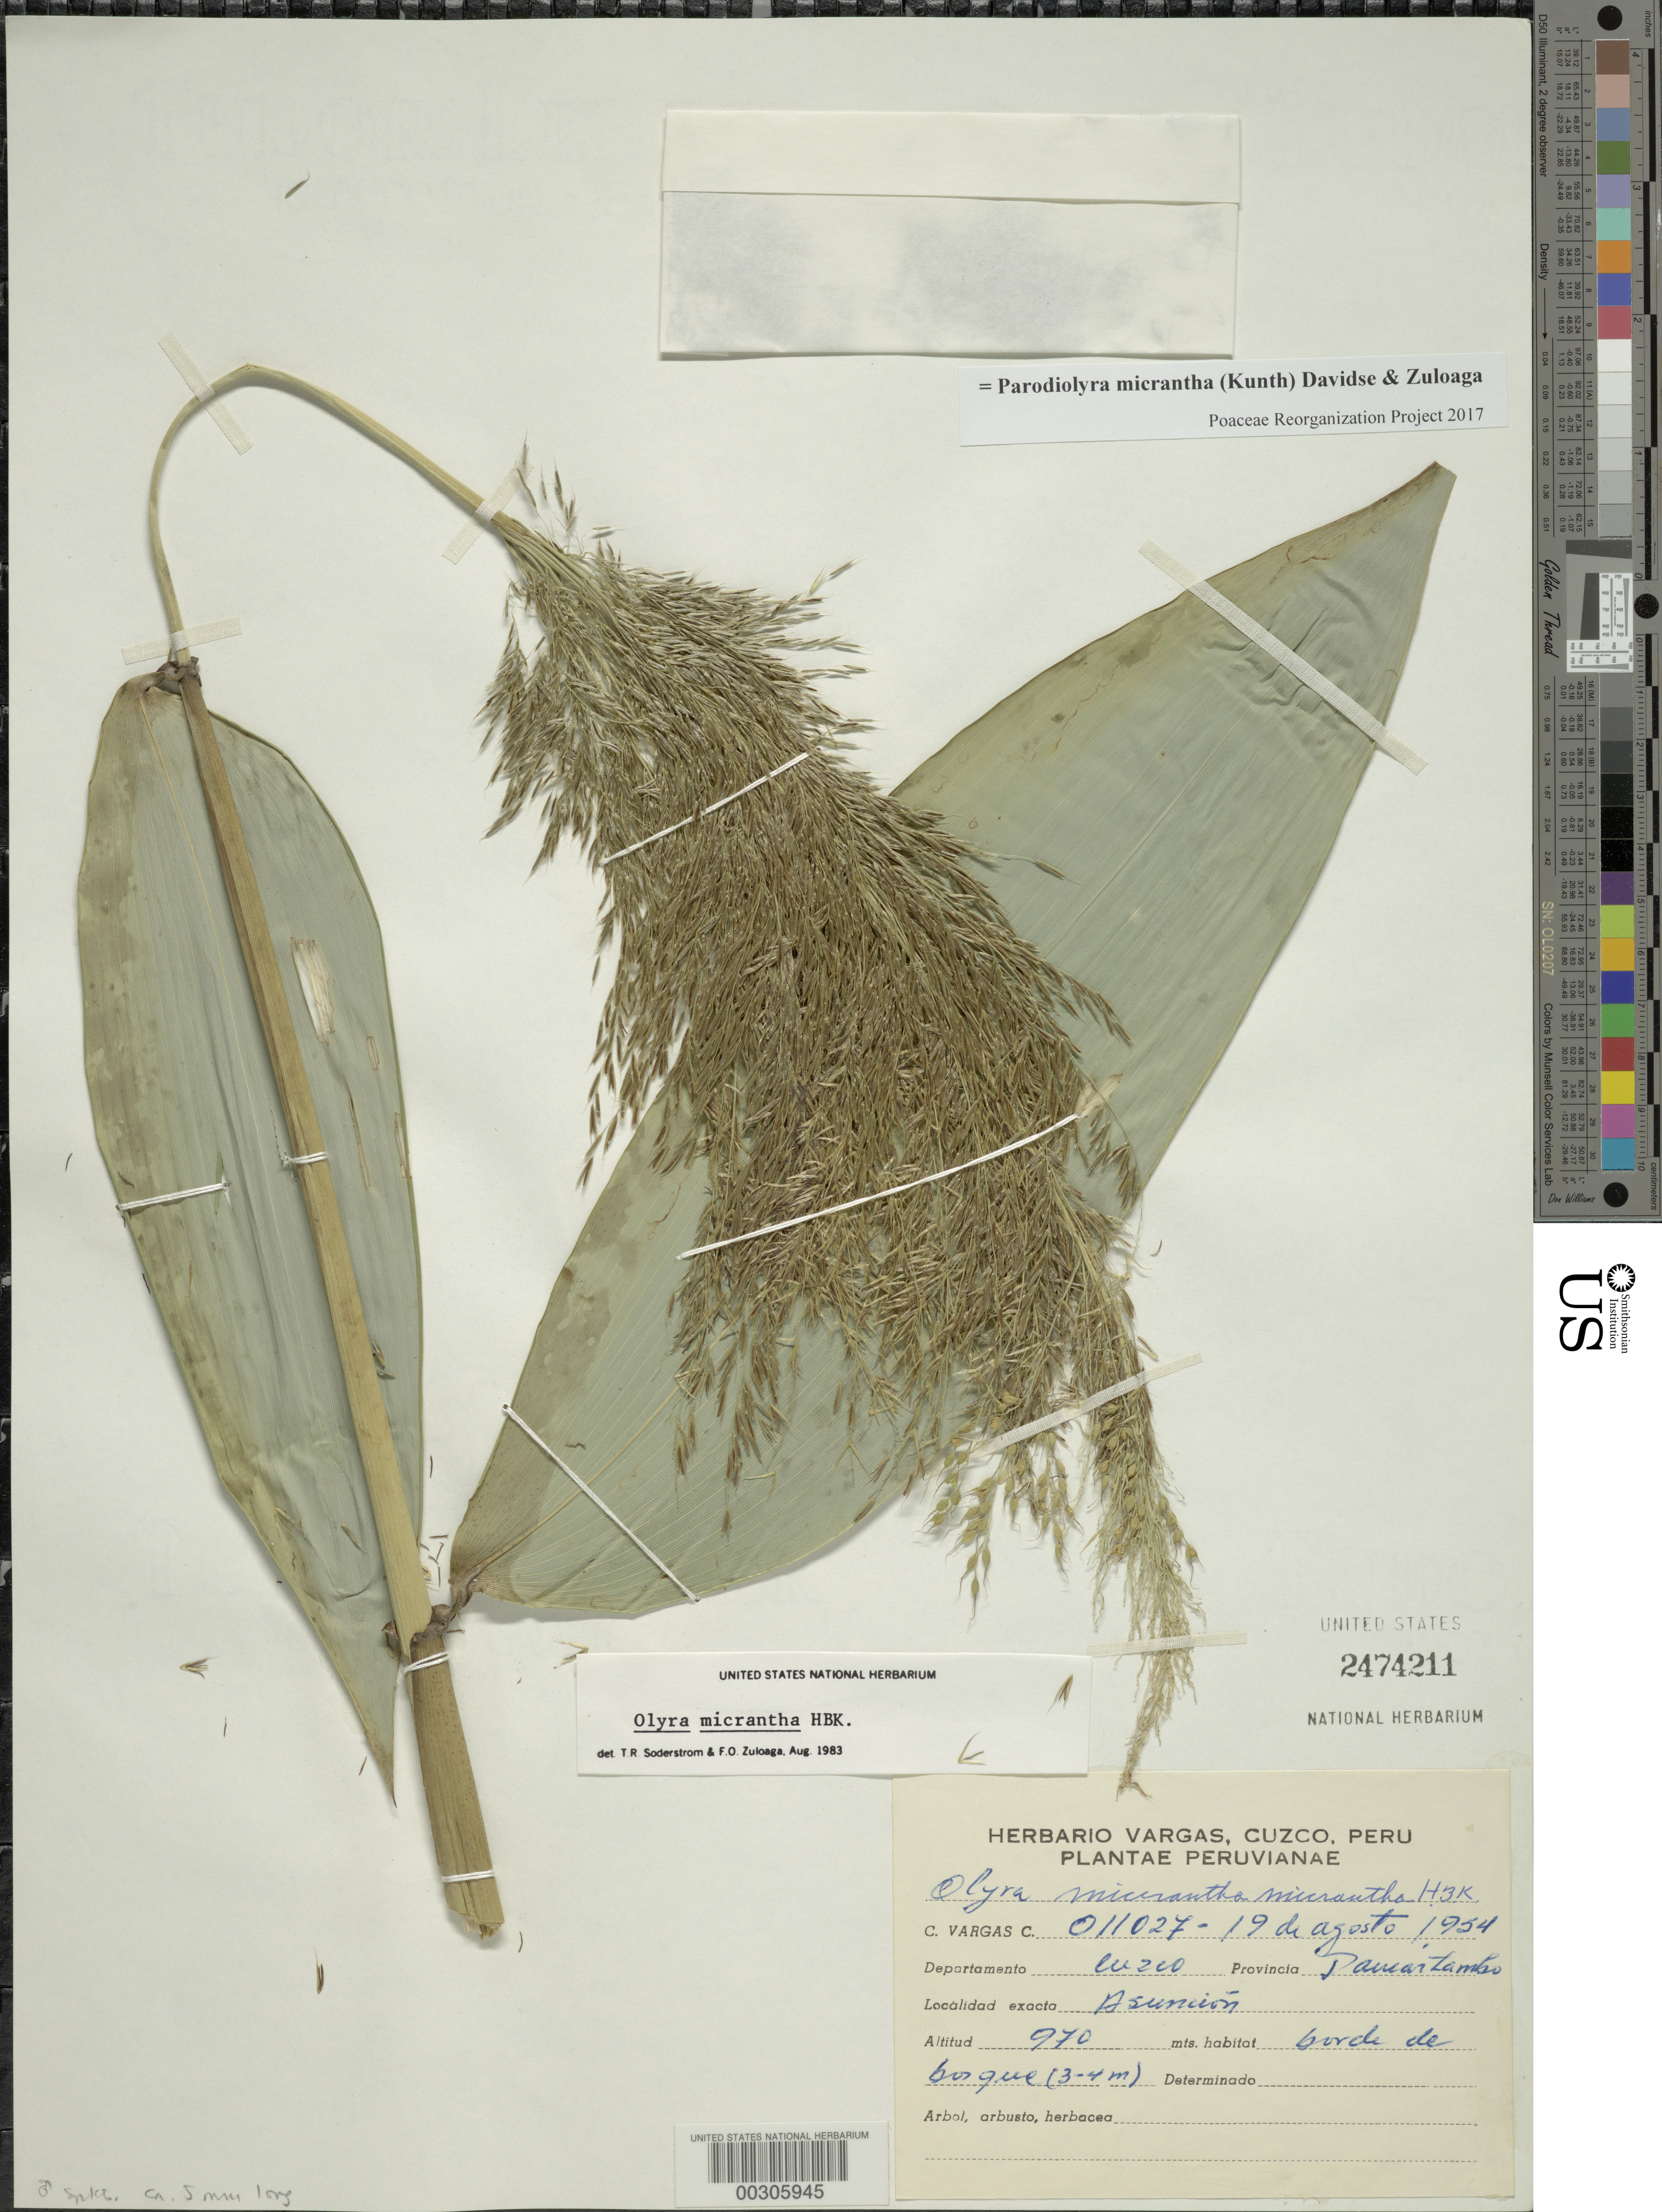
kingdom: Plantae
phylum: Tracheophyta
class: Liliopsida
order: Poales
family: Poaceae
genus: Parodiolyra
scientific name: Parodiolyra micrantha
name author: (Kunth) Davidse & Zuloaga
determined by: Poaceae Reorganization Project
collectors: C. Vargas Calderón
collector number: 11027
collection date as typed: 19 Aug 1954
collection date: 1954-08-19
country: Peru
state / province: Cusco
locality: Paucartambo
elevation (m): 970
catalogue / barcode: US 2474211